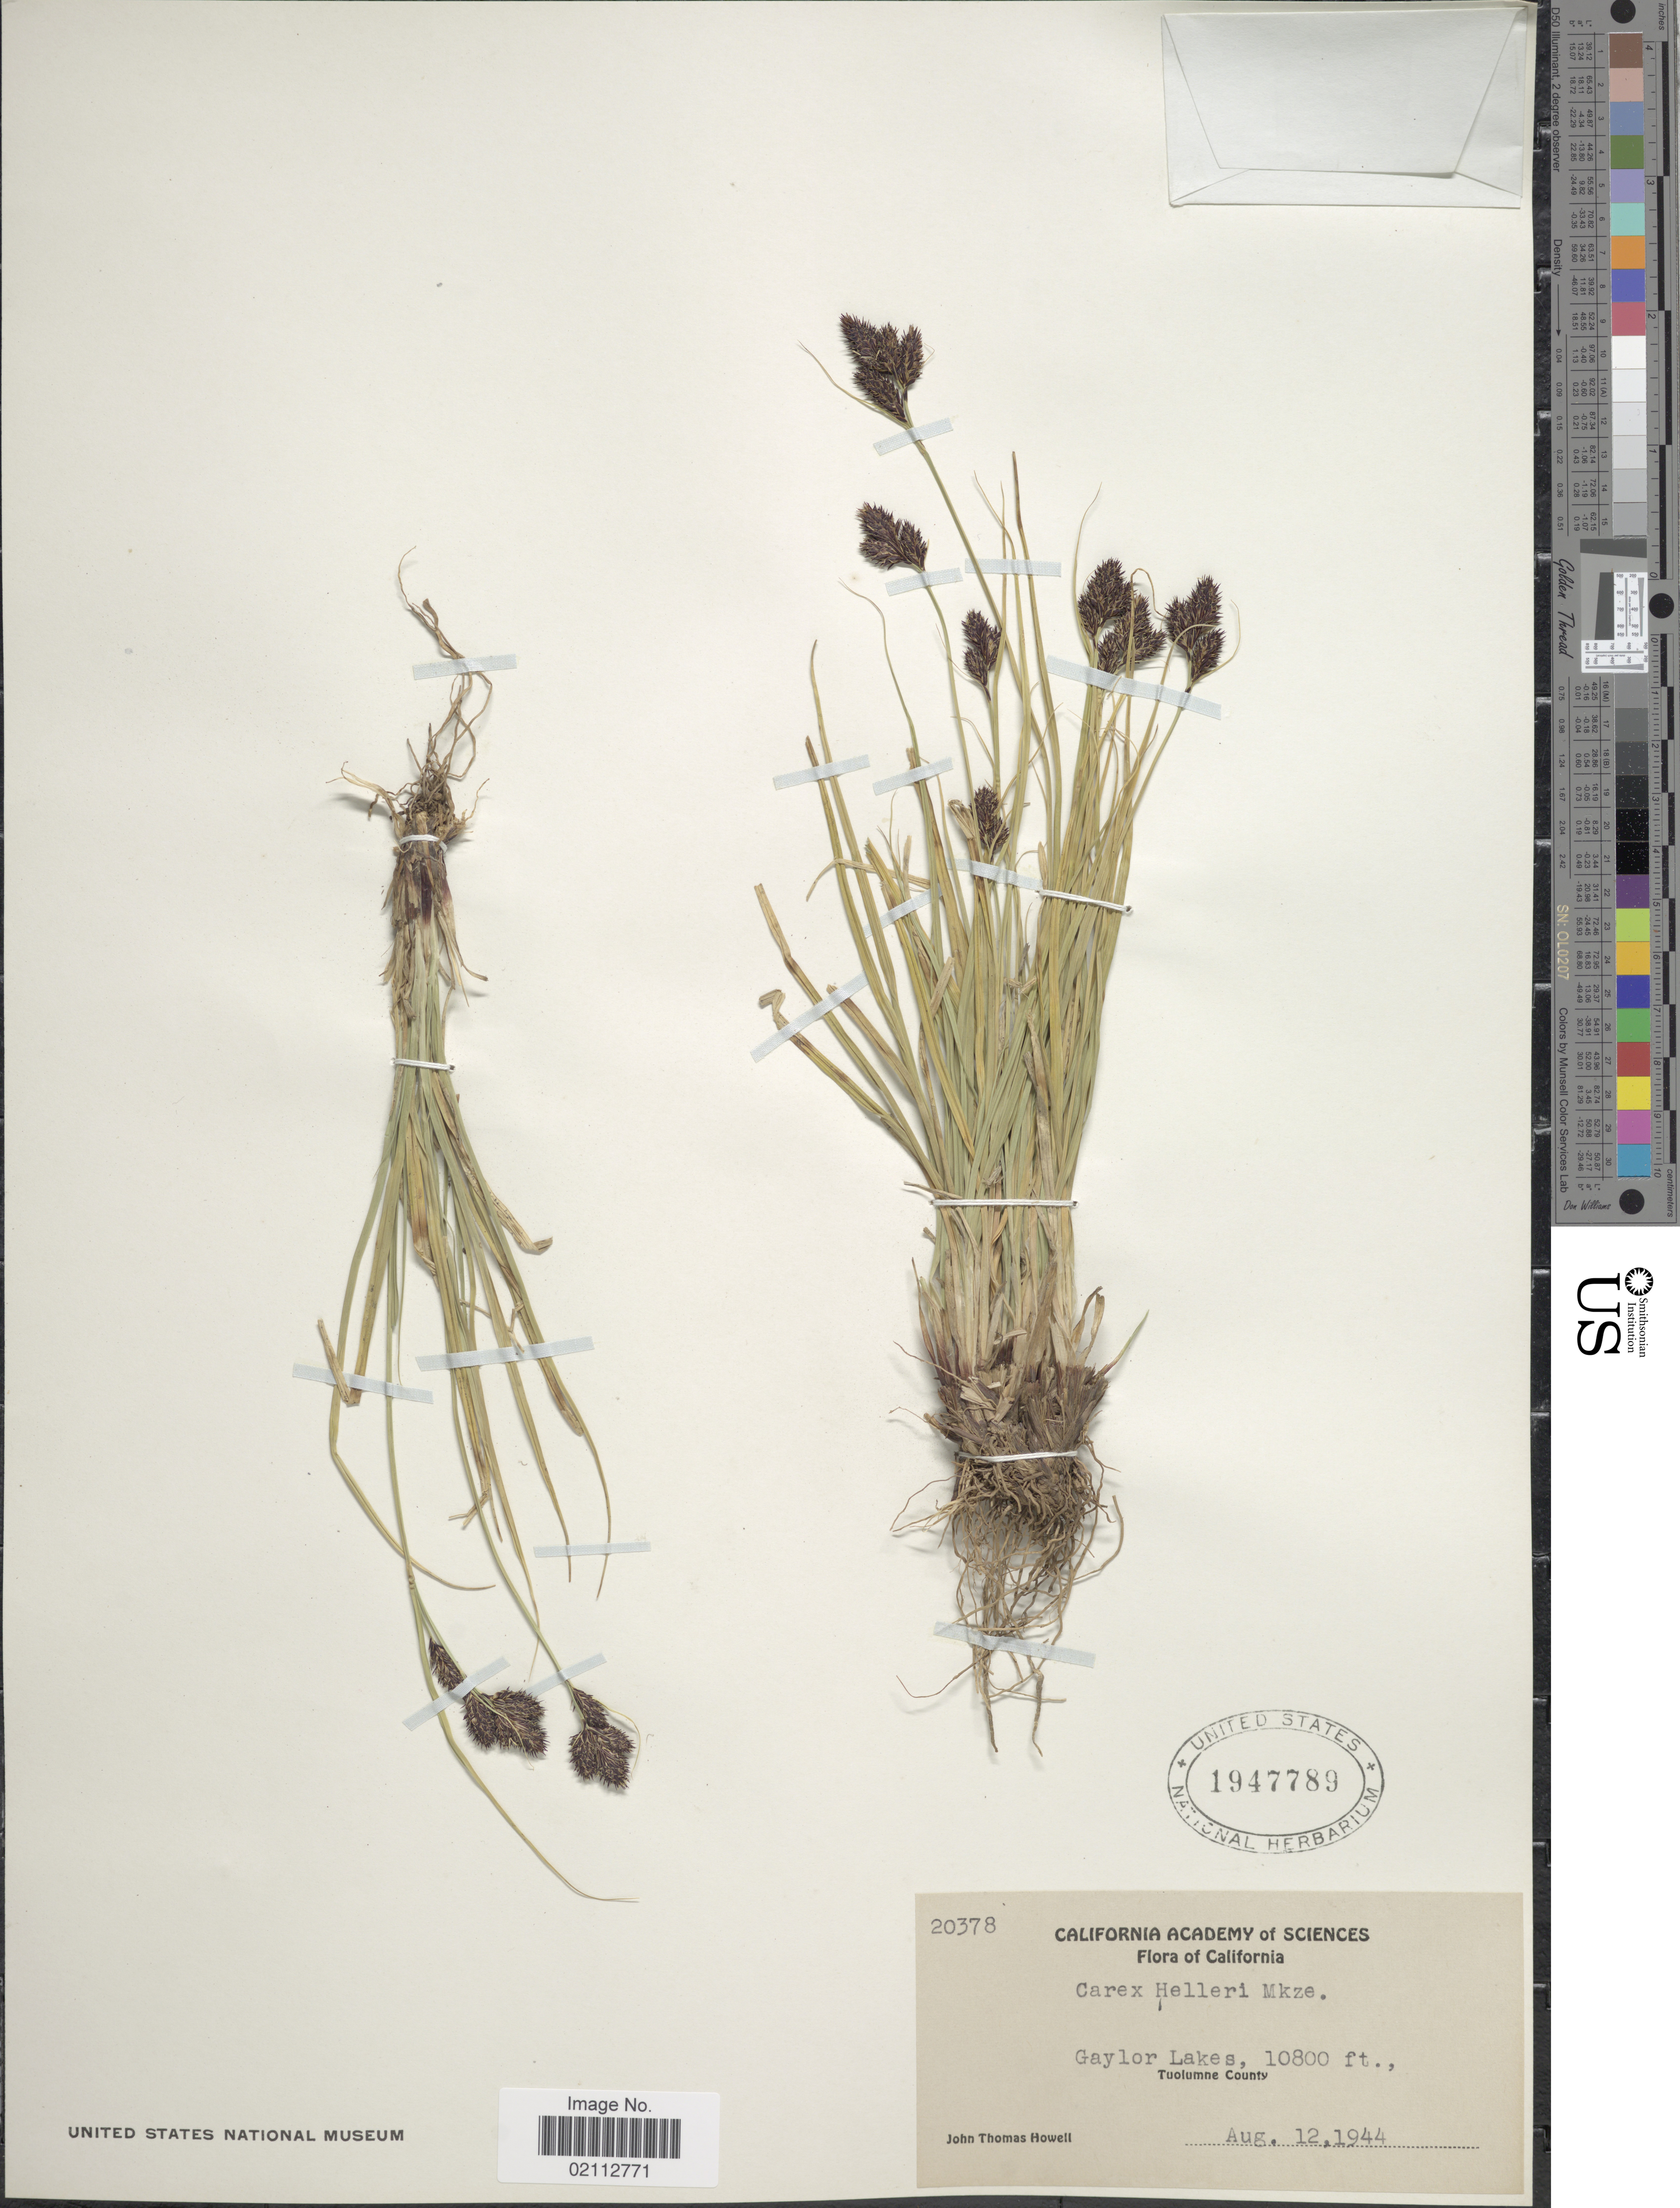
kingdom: Plantae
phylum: Tracheophyta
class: Liliopsida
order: Poales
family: Cyperaceae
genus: Carex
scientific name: Carex helleri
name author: Mack.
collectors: J. T. Howell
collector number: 20378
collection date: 1944-08-12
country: United States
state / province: California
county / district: Tuolumne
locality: Gaylor Lakes, Tuolumne County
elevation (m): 3292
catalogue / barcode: US 1947789